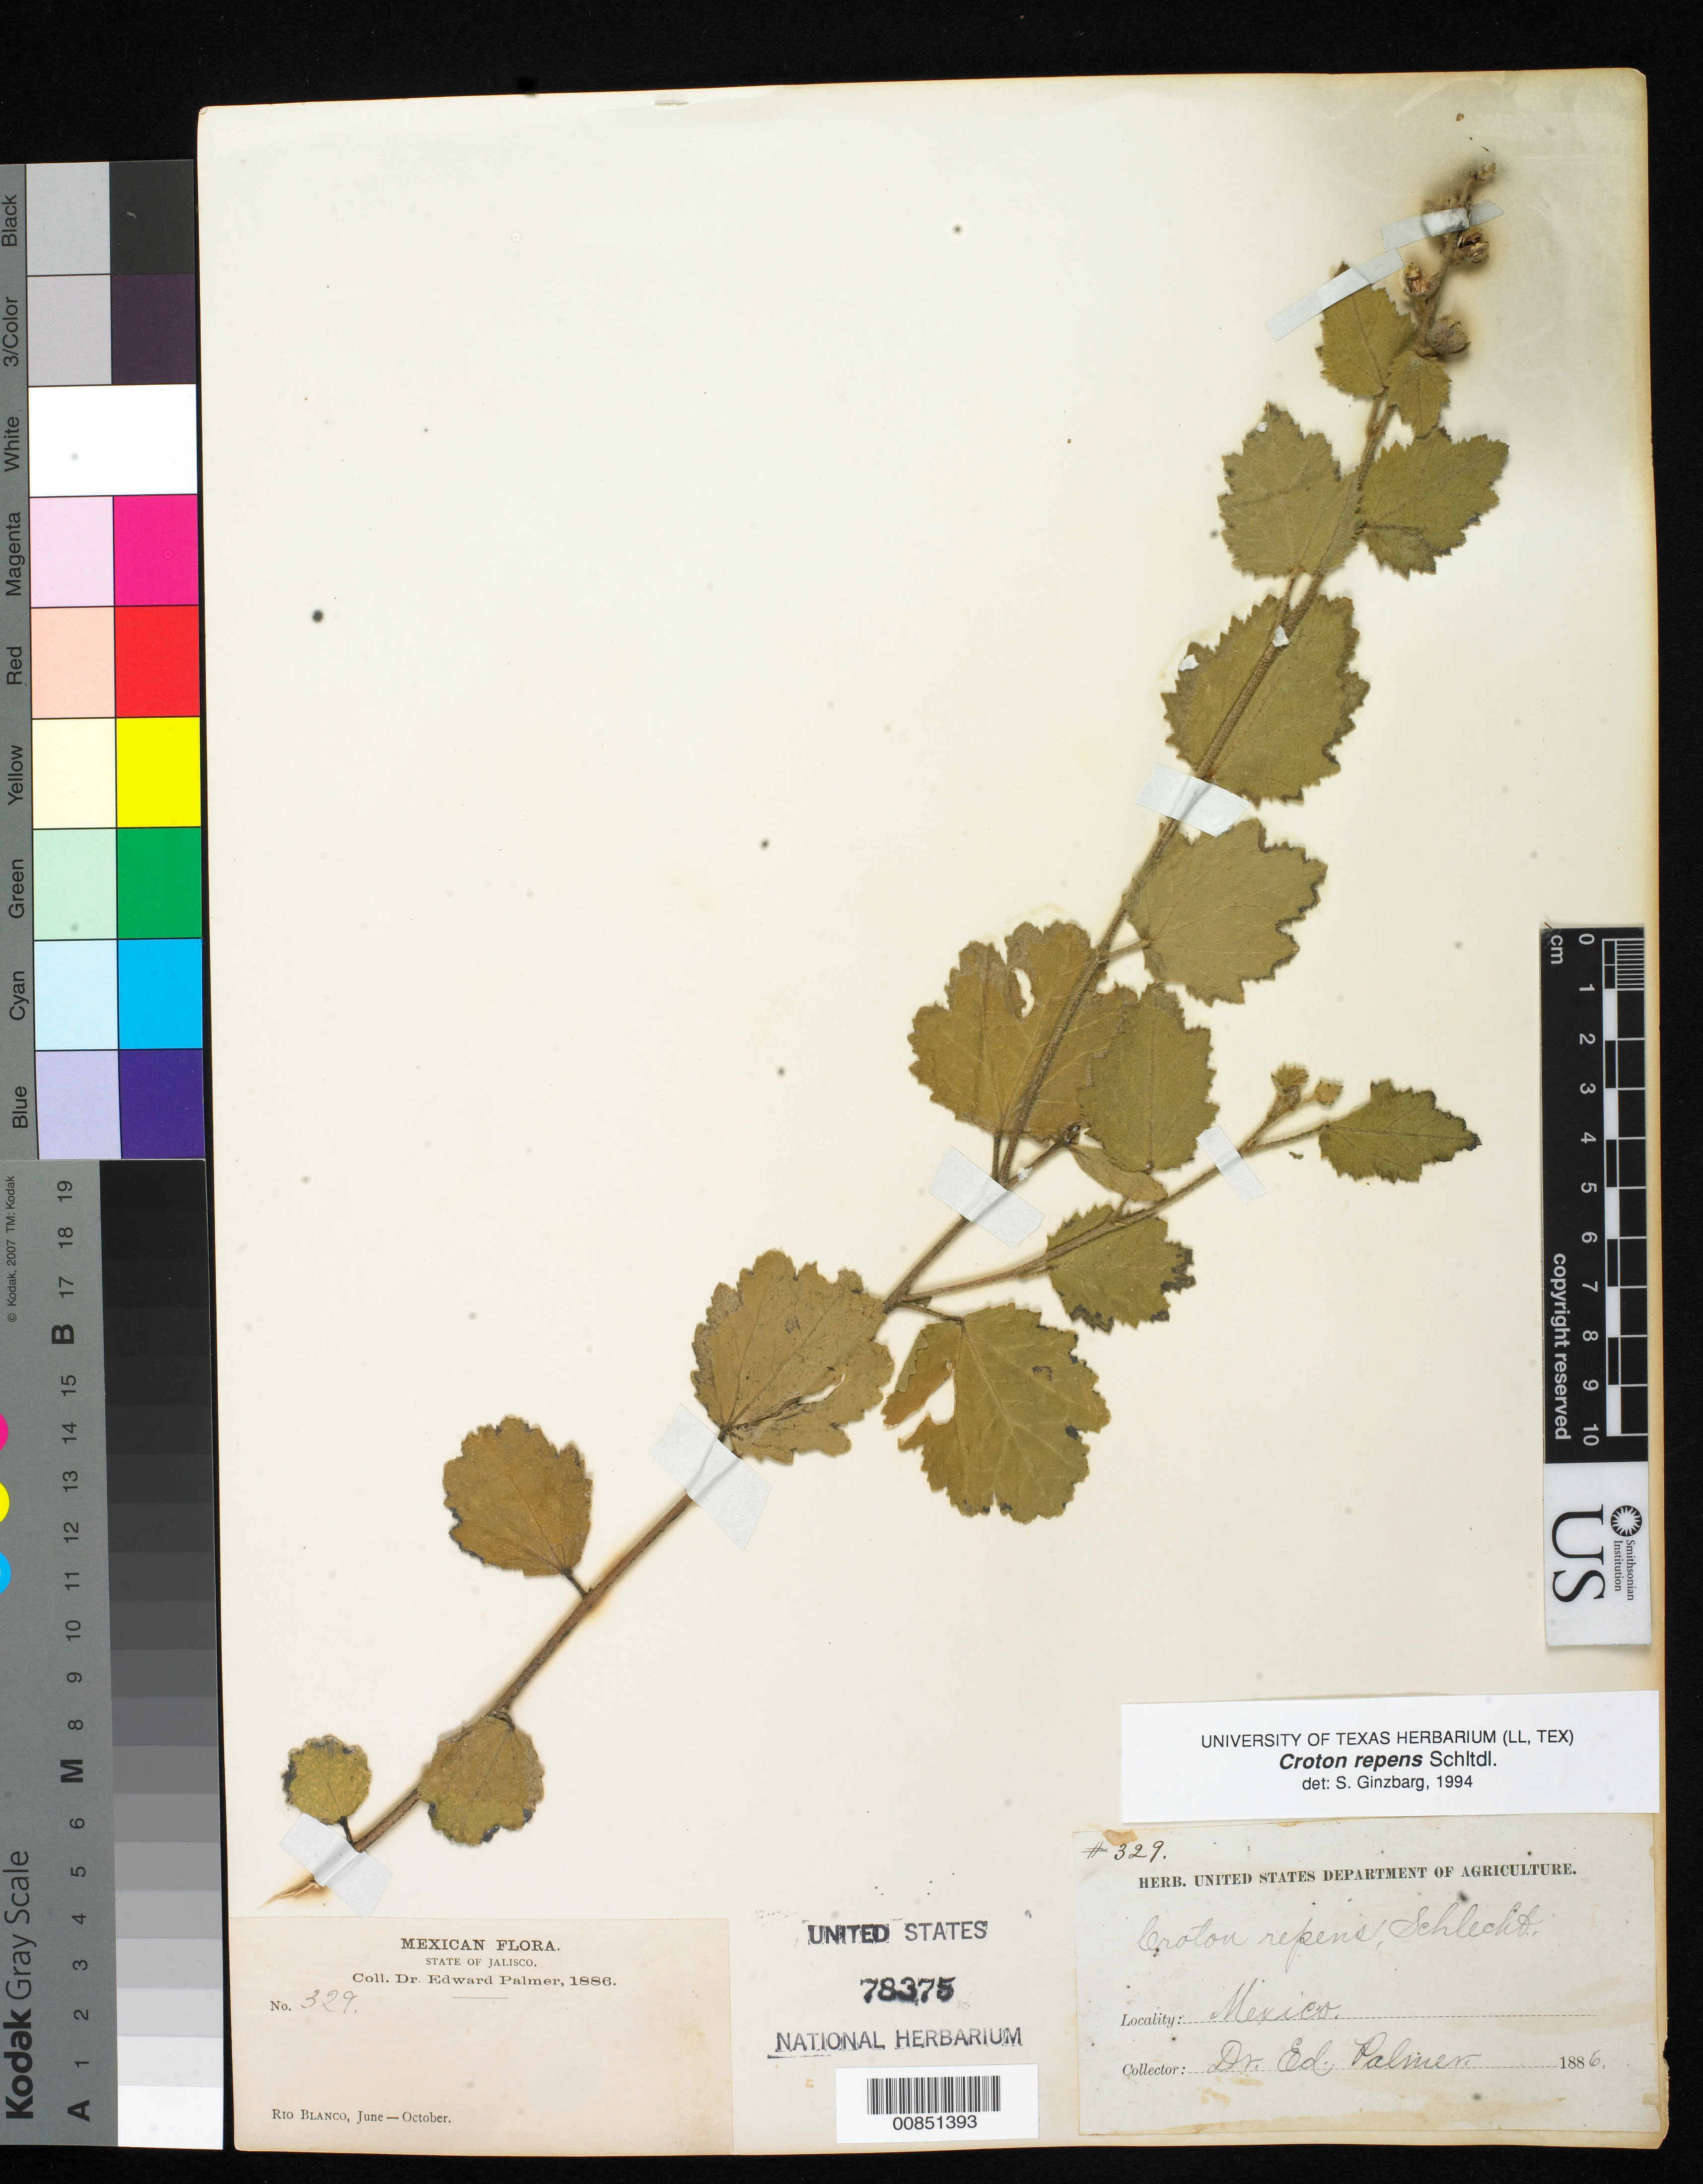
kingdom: Plantae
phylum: Tracheophyta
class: Magnoliopsida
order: Malpighiales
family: Euphorbiaceae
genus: Croton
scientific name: Croton repens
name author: Schltdl.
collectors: E. Palmer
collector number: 329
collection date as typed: Jun 1886 to -- Oct 1886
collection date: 1886-06/1886-10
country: Mexico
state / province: Jalisco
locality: Río Blanco, Jalisco.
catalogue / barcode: US 78375